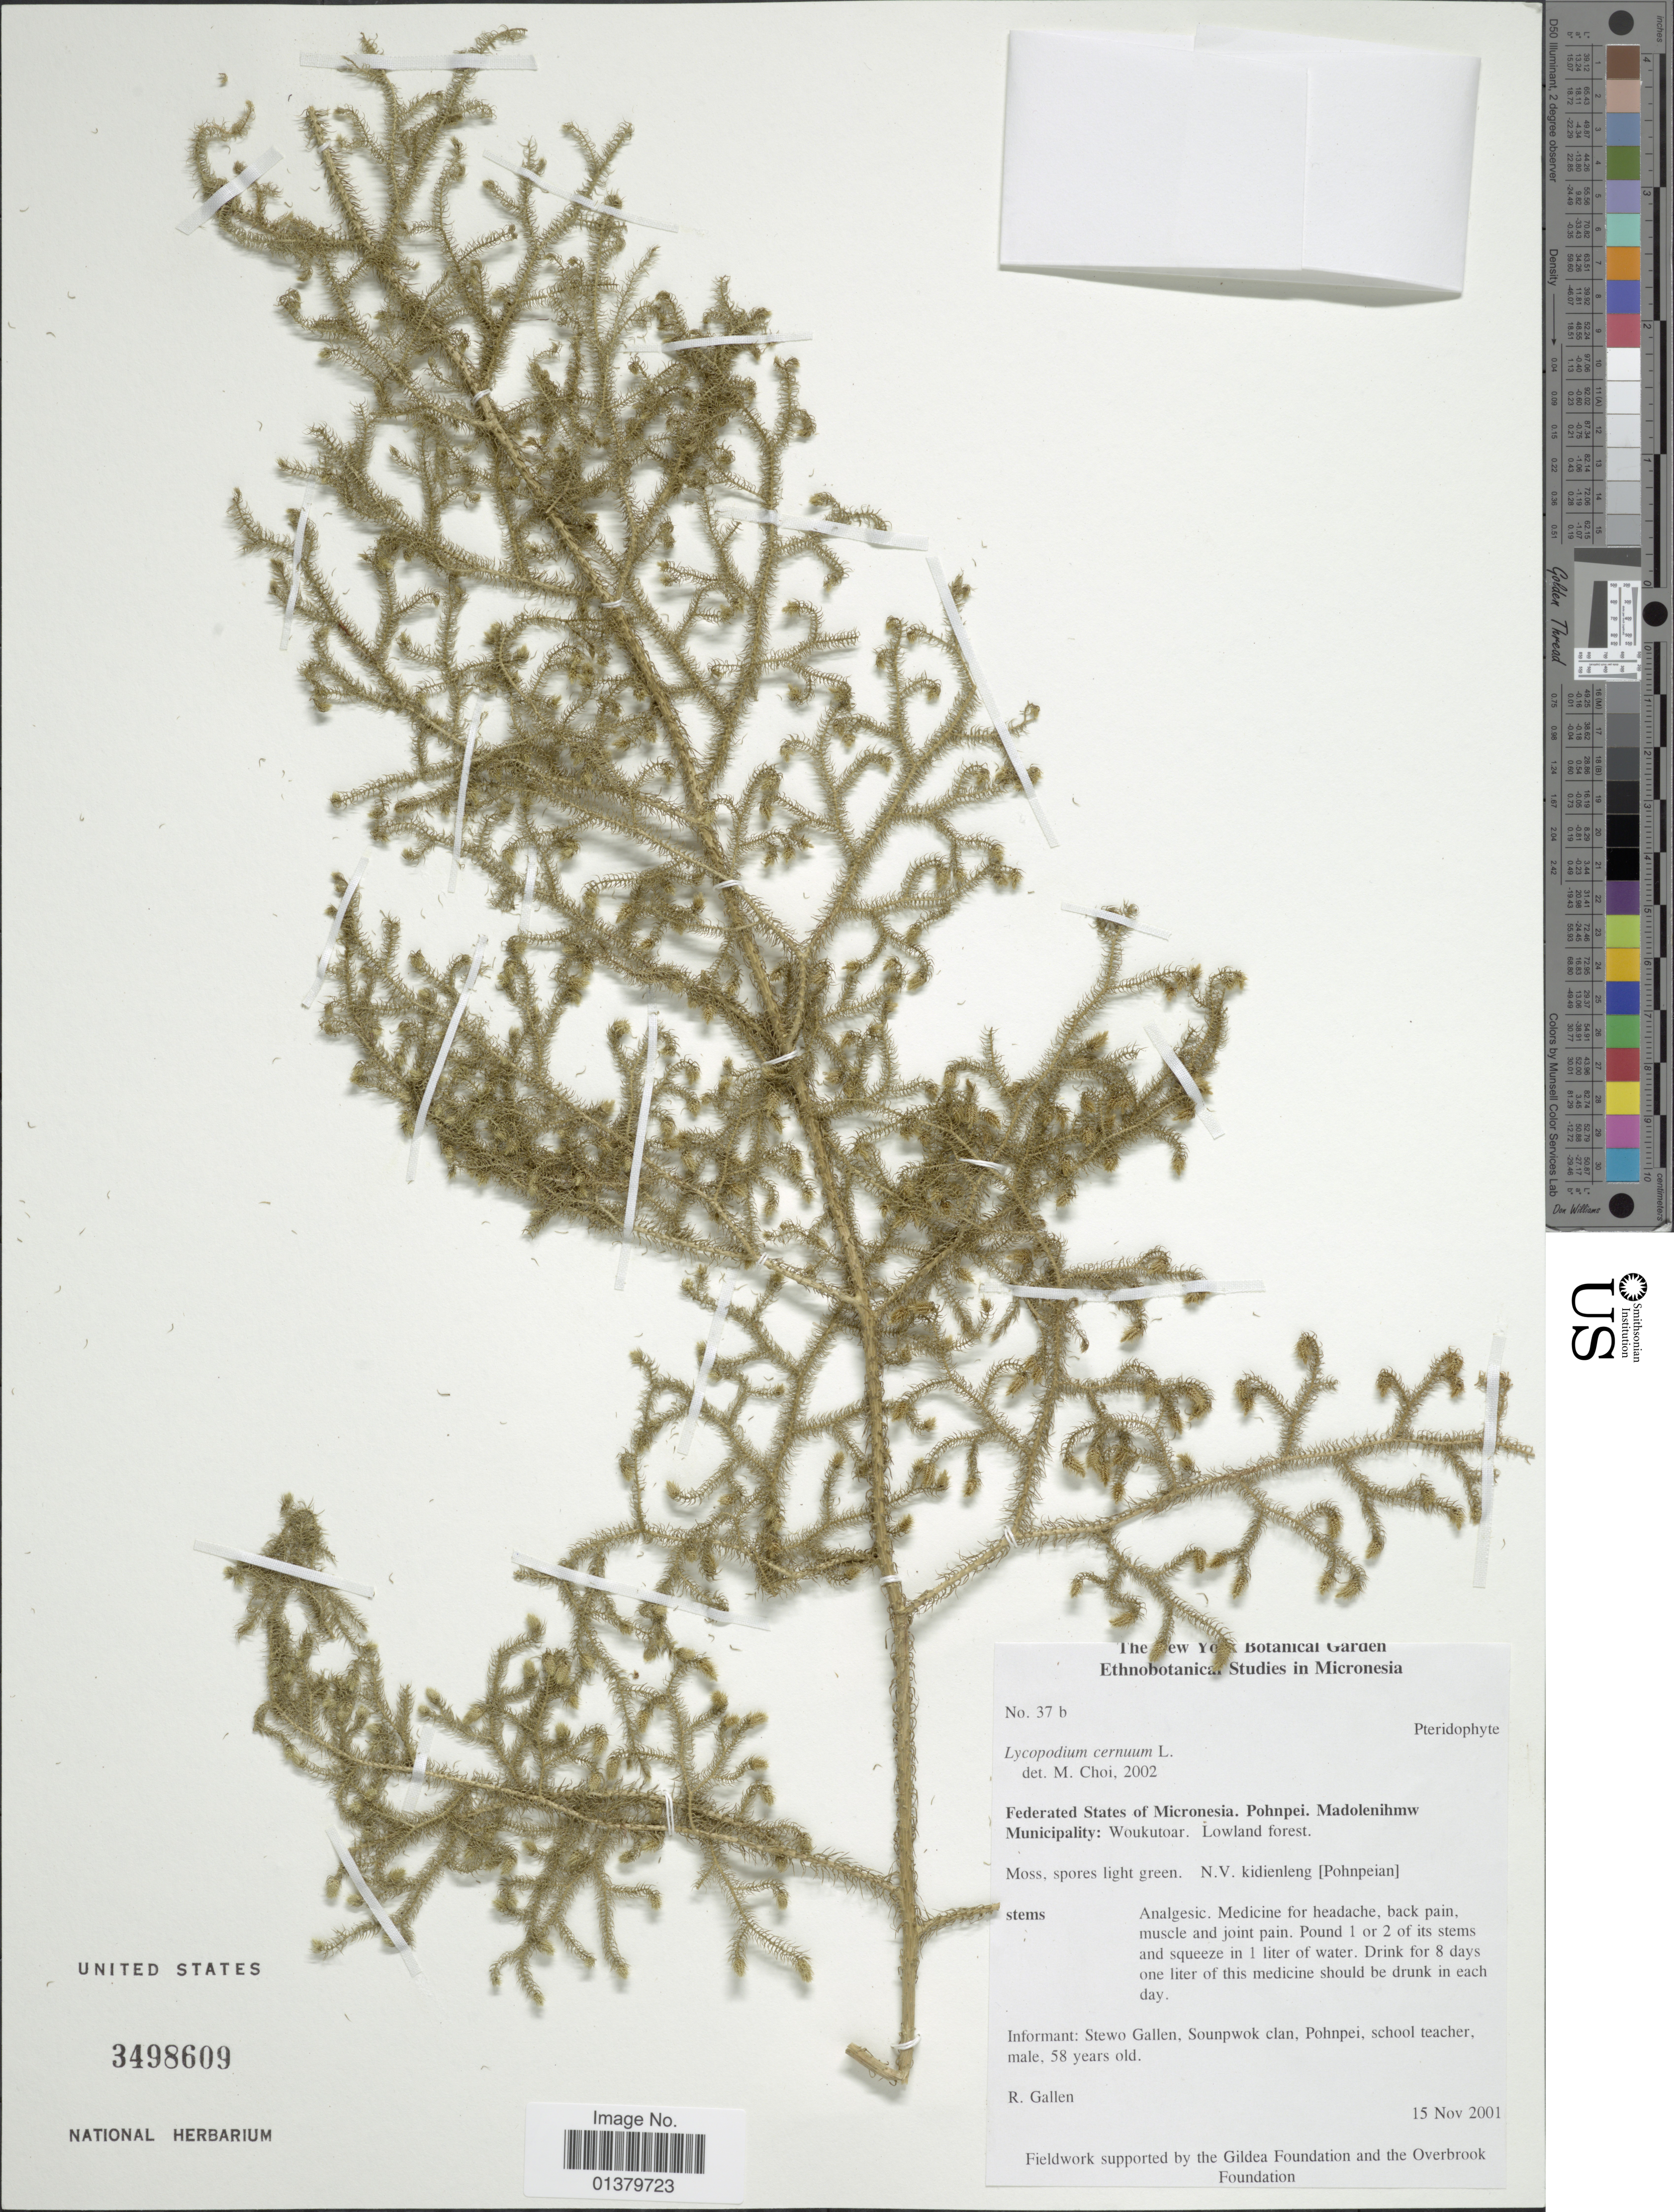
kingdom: Plantae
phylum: Tracheophyta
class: Lycopodiopsida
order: Lycopodiales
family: Lycopodiaceae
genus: Palhinhaea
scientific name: Palhinhaea cernua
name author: (L.) Vasc. & Franco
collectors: R. Gallen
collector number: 37 b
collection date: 2001-11-15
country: Micronesia, Federated States of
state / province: Pohnpei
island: Pohnpei [Ponape]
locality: Federated States of Micronesia, Madolenihmw Municipality: Woukutoar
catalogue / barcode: US 3498609